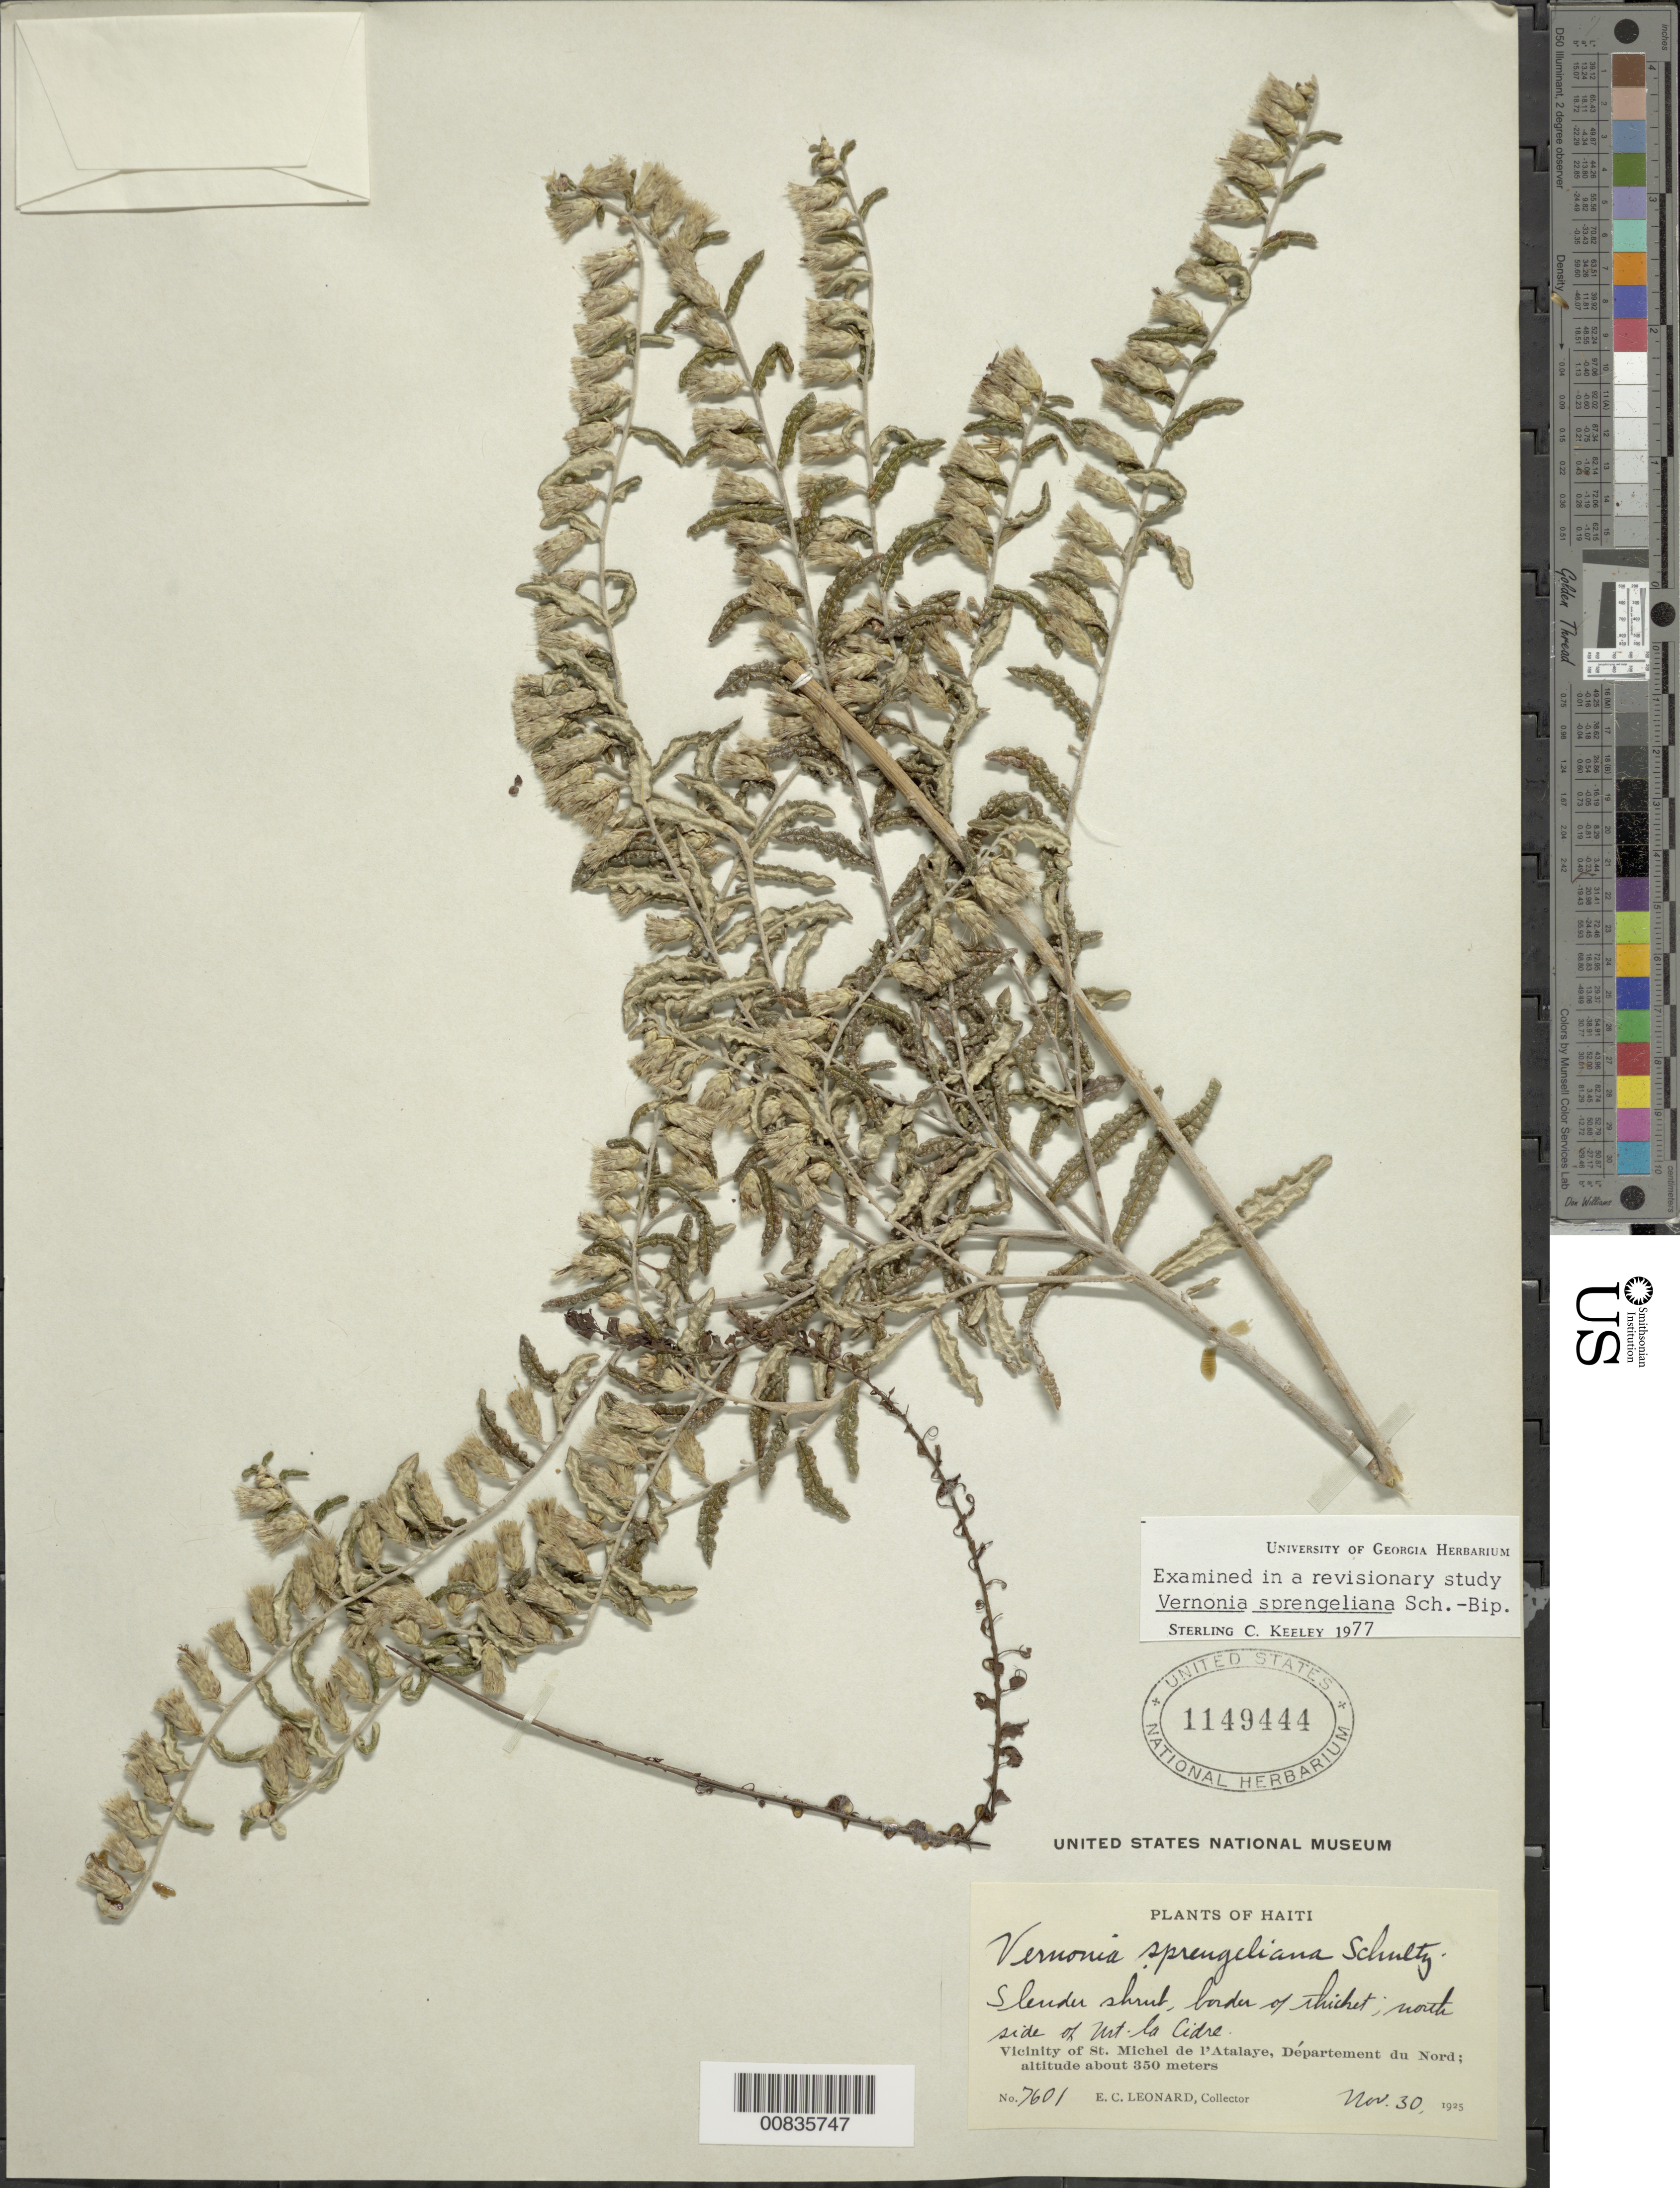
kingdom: Plantae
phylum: Tracheophyta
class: Magnoliopsida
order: Asterales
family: Asteraceae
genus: Lepidaploa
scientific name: Lepidaploa sprengeliana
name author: (Sch. Bip.) H. Rob.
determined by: Keeley, S. C.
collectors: E. C. Leonard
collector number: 7601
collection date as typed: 30 Nov 1925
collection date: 1925-11-30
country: Haiti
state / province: Artibonite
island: Hispaniola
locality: Vicinity of St. Michel de l'Atalaye, N side of Mt. la Cidre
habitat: Border of thicket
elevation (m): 350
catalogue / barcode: US 1149444